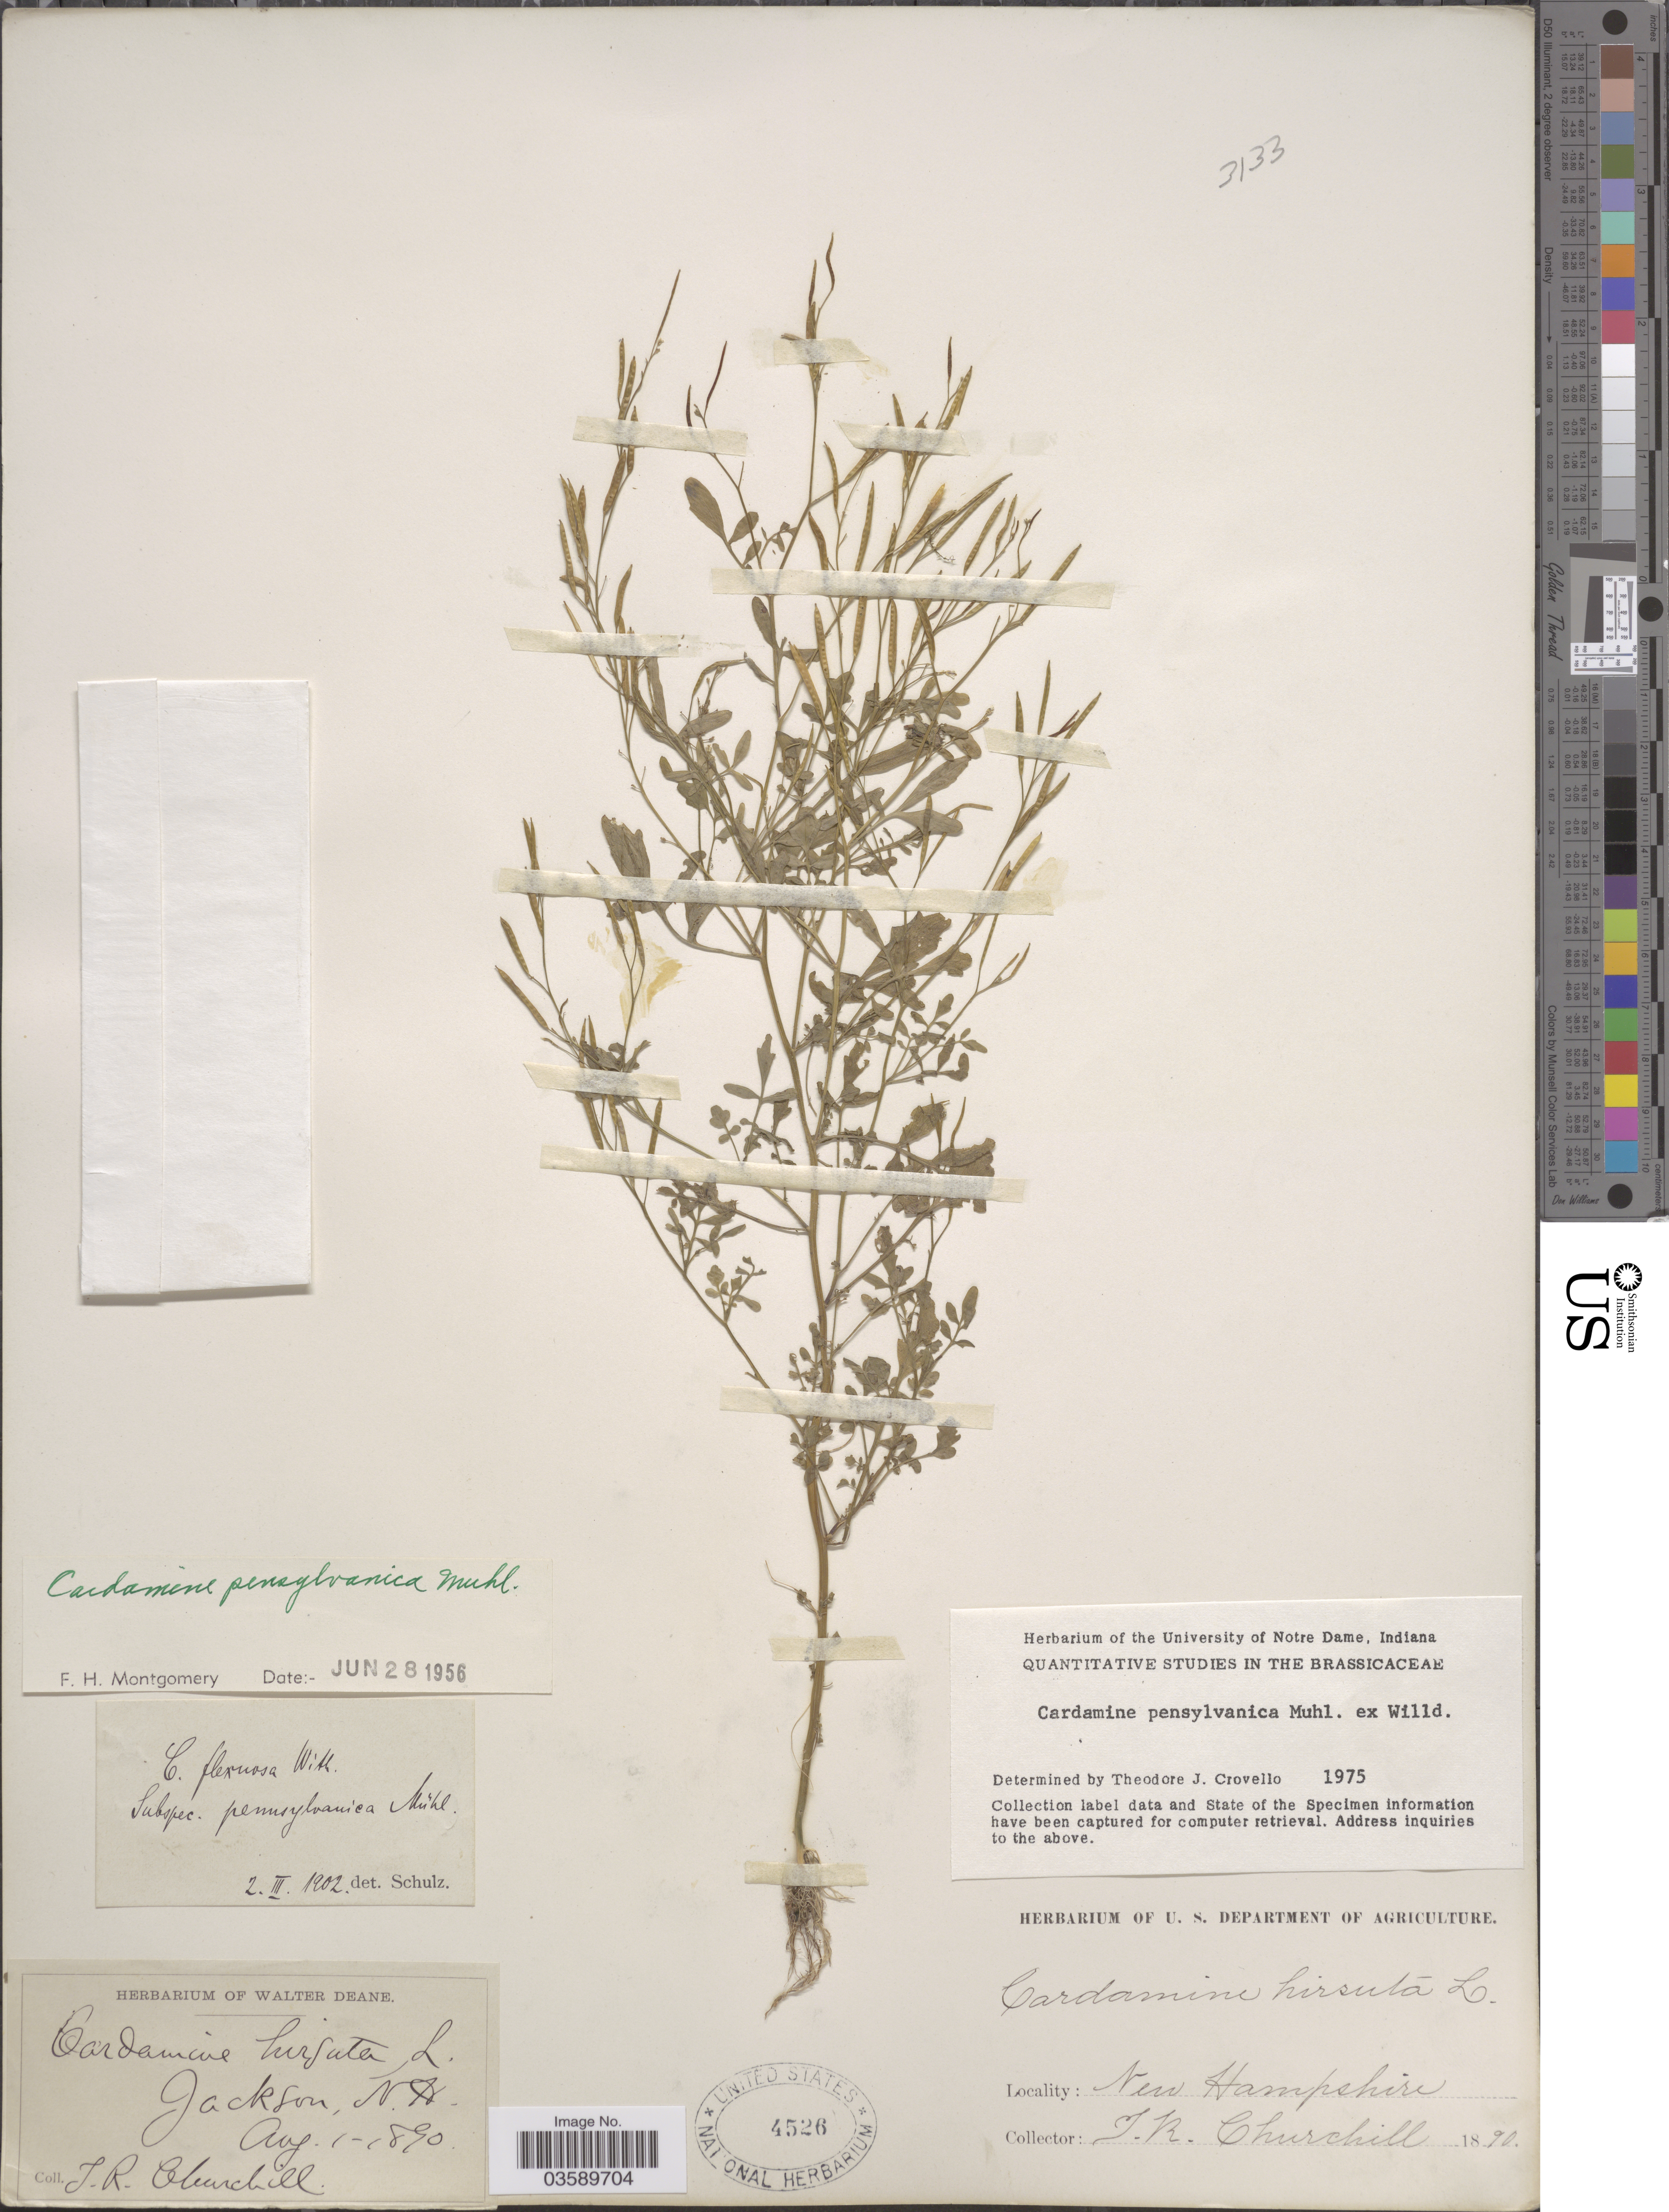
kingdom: Plantae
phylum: Tracheophyta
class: Magnoliopsida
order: Brassicales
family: Brassicaceae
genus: Cardamine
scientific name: Cardamine pensylvanica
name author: Muhl. ex Willd.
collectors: J. Churchill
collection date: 1890-08-01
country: United States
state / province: New Hampshire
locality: Jackson.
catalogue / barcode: US 4526